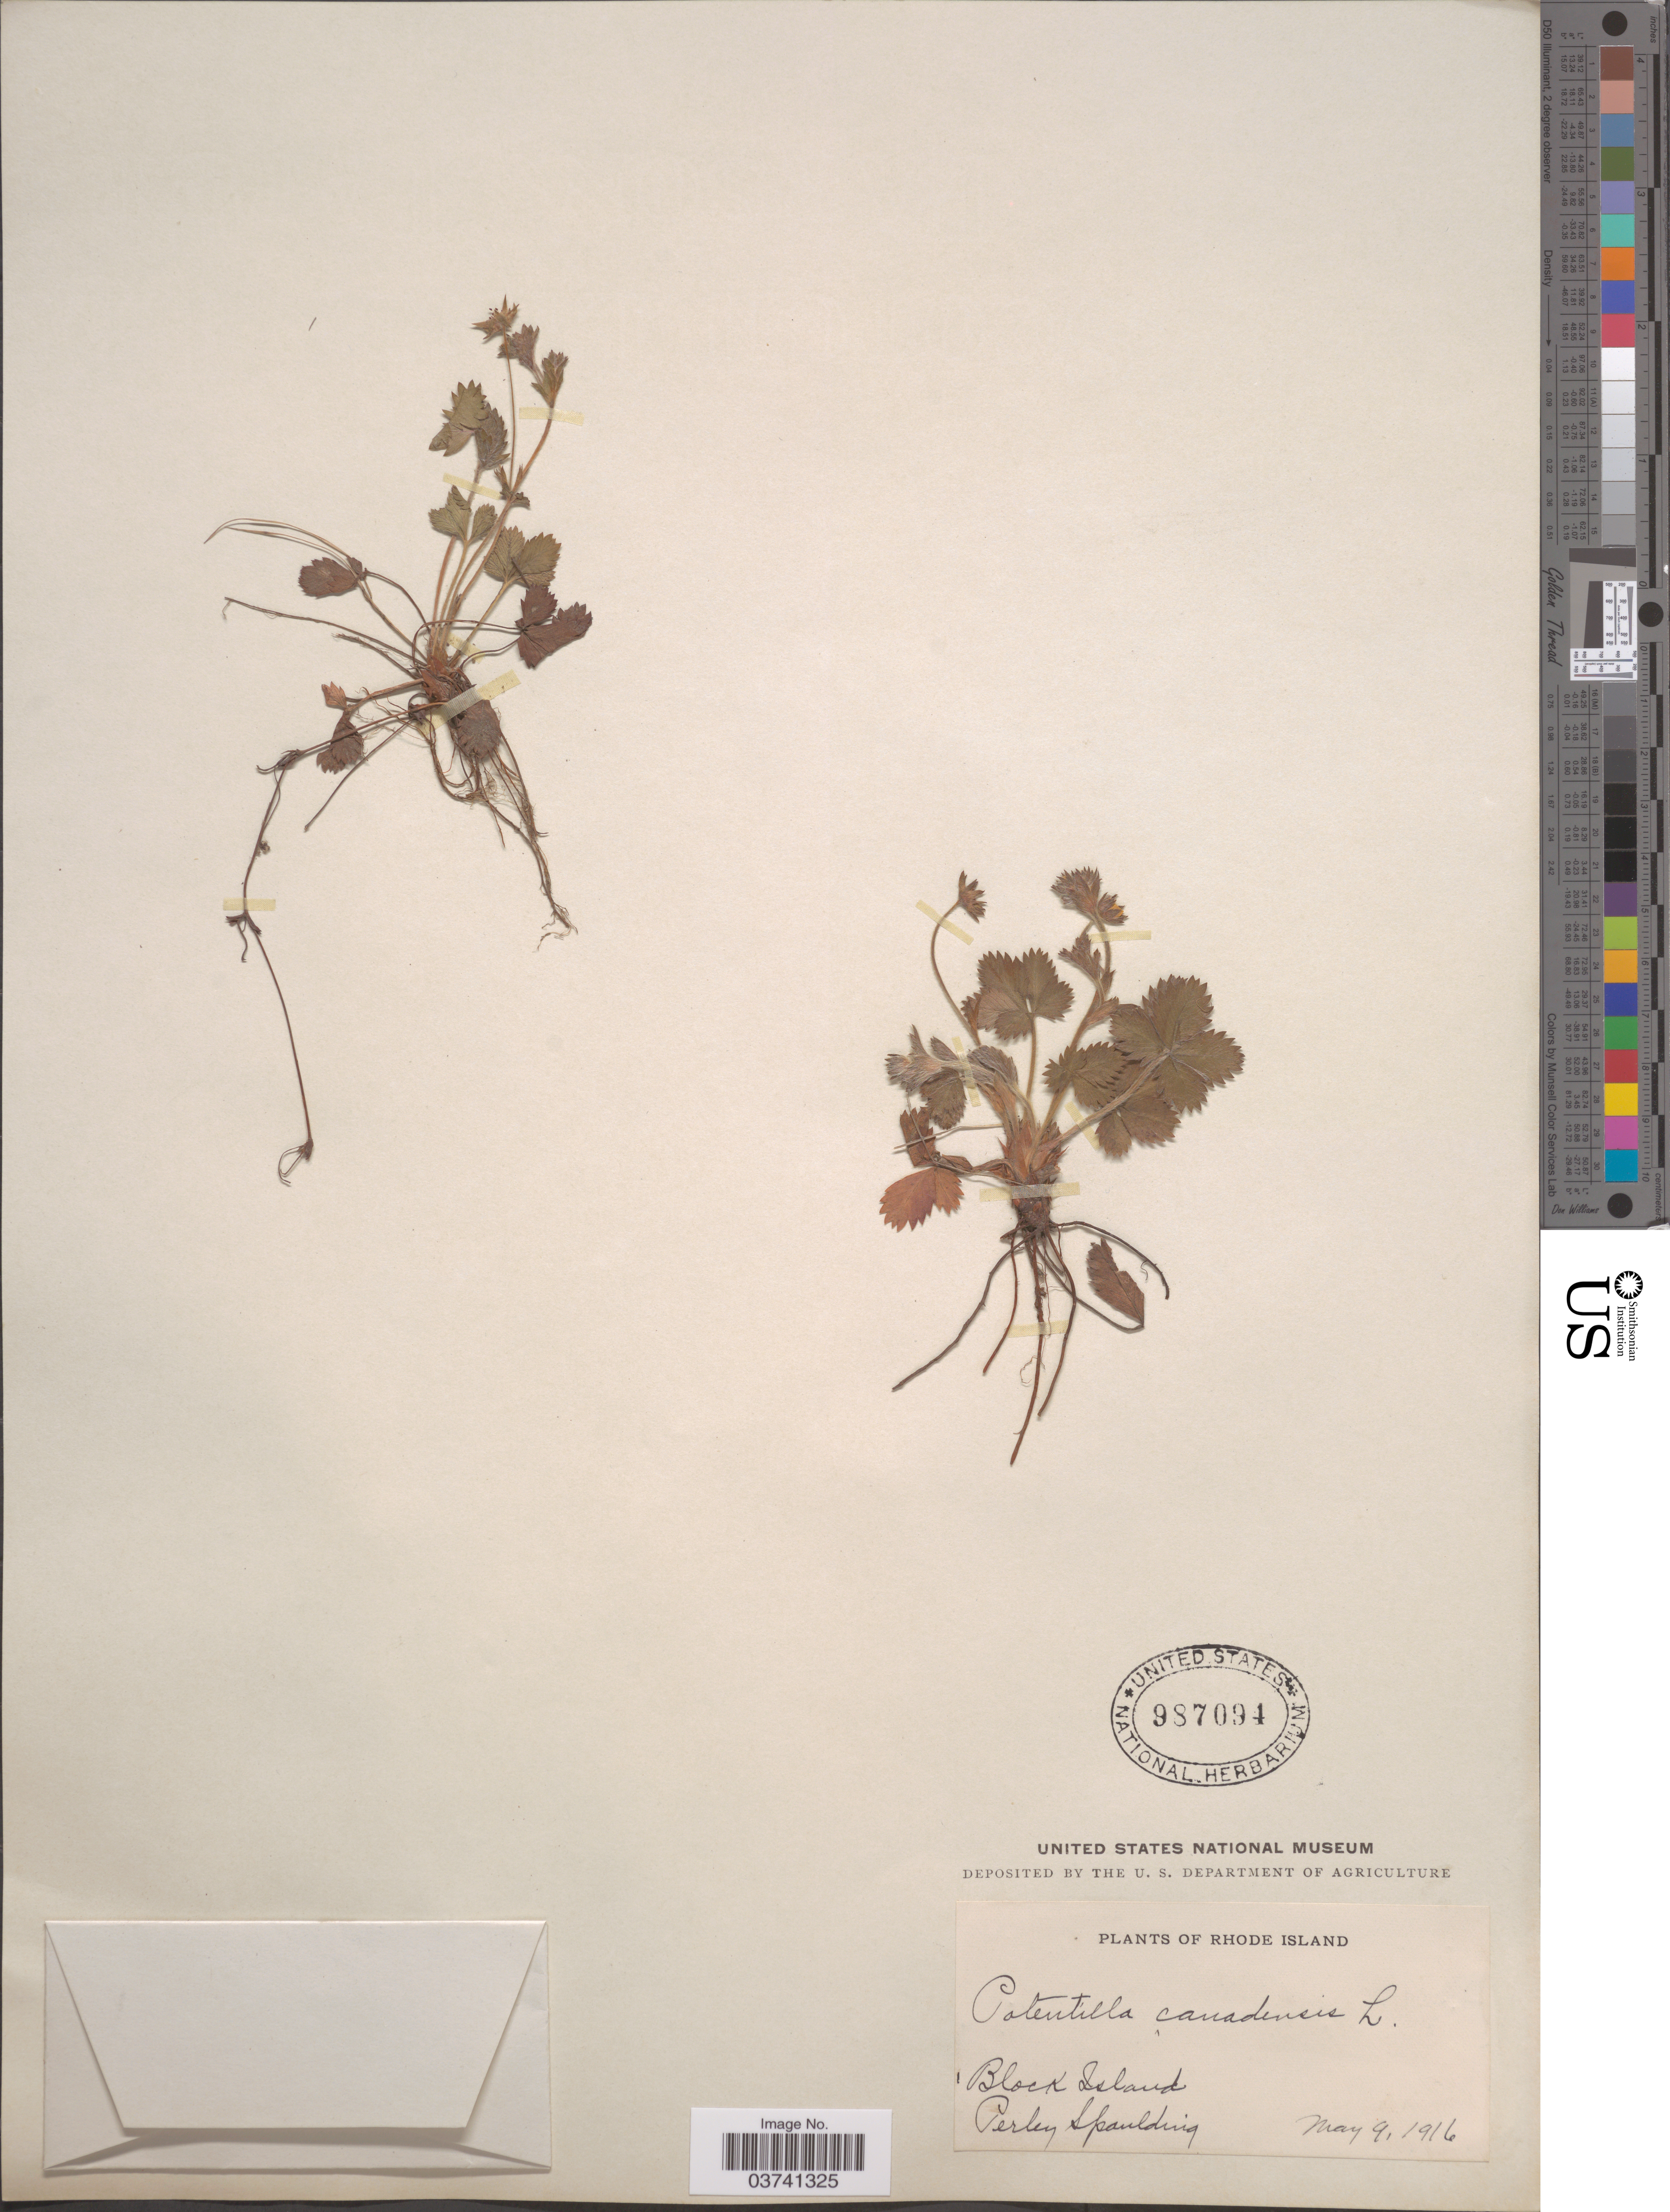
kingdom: Plantae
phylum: Tracheophyta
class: Magnoliopsida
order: Rosales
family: Rosaceae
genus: Potentilla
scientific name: Potentilla simplex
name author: Michx.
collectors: P. Spaulding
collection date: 1916-05-09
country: United States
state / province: Rhode Island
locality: Bock Island.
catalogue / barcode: US 987094